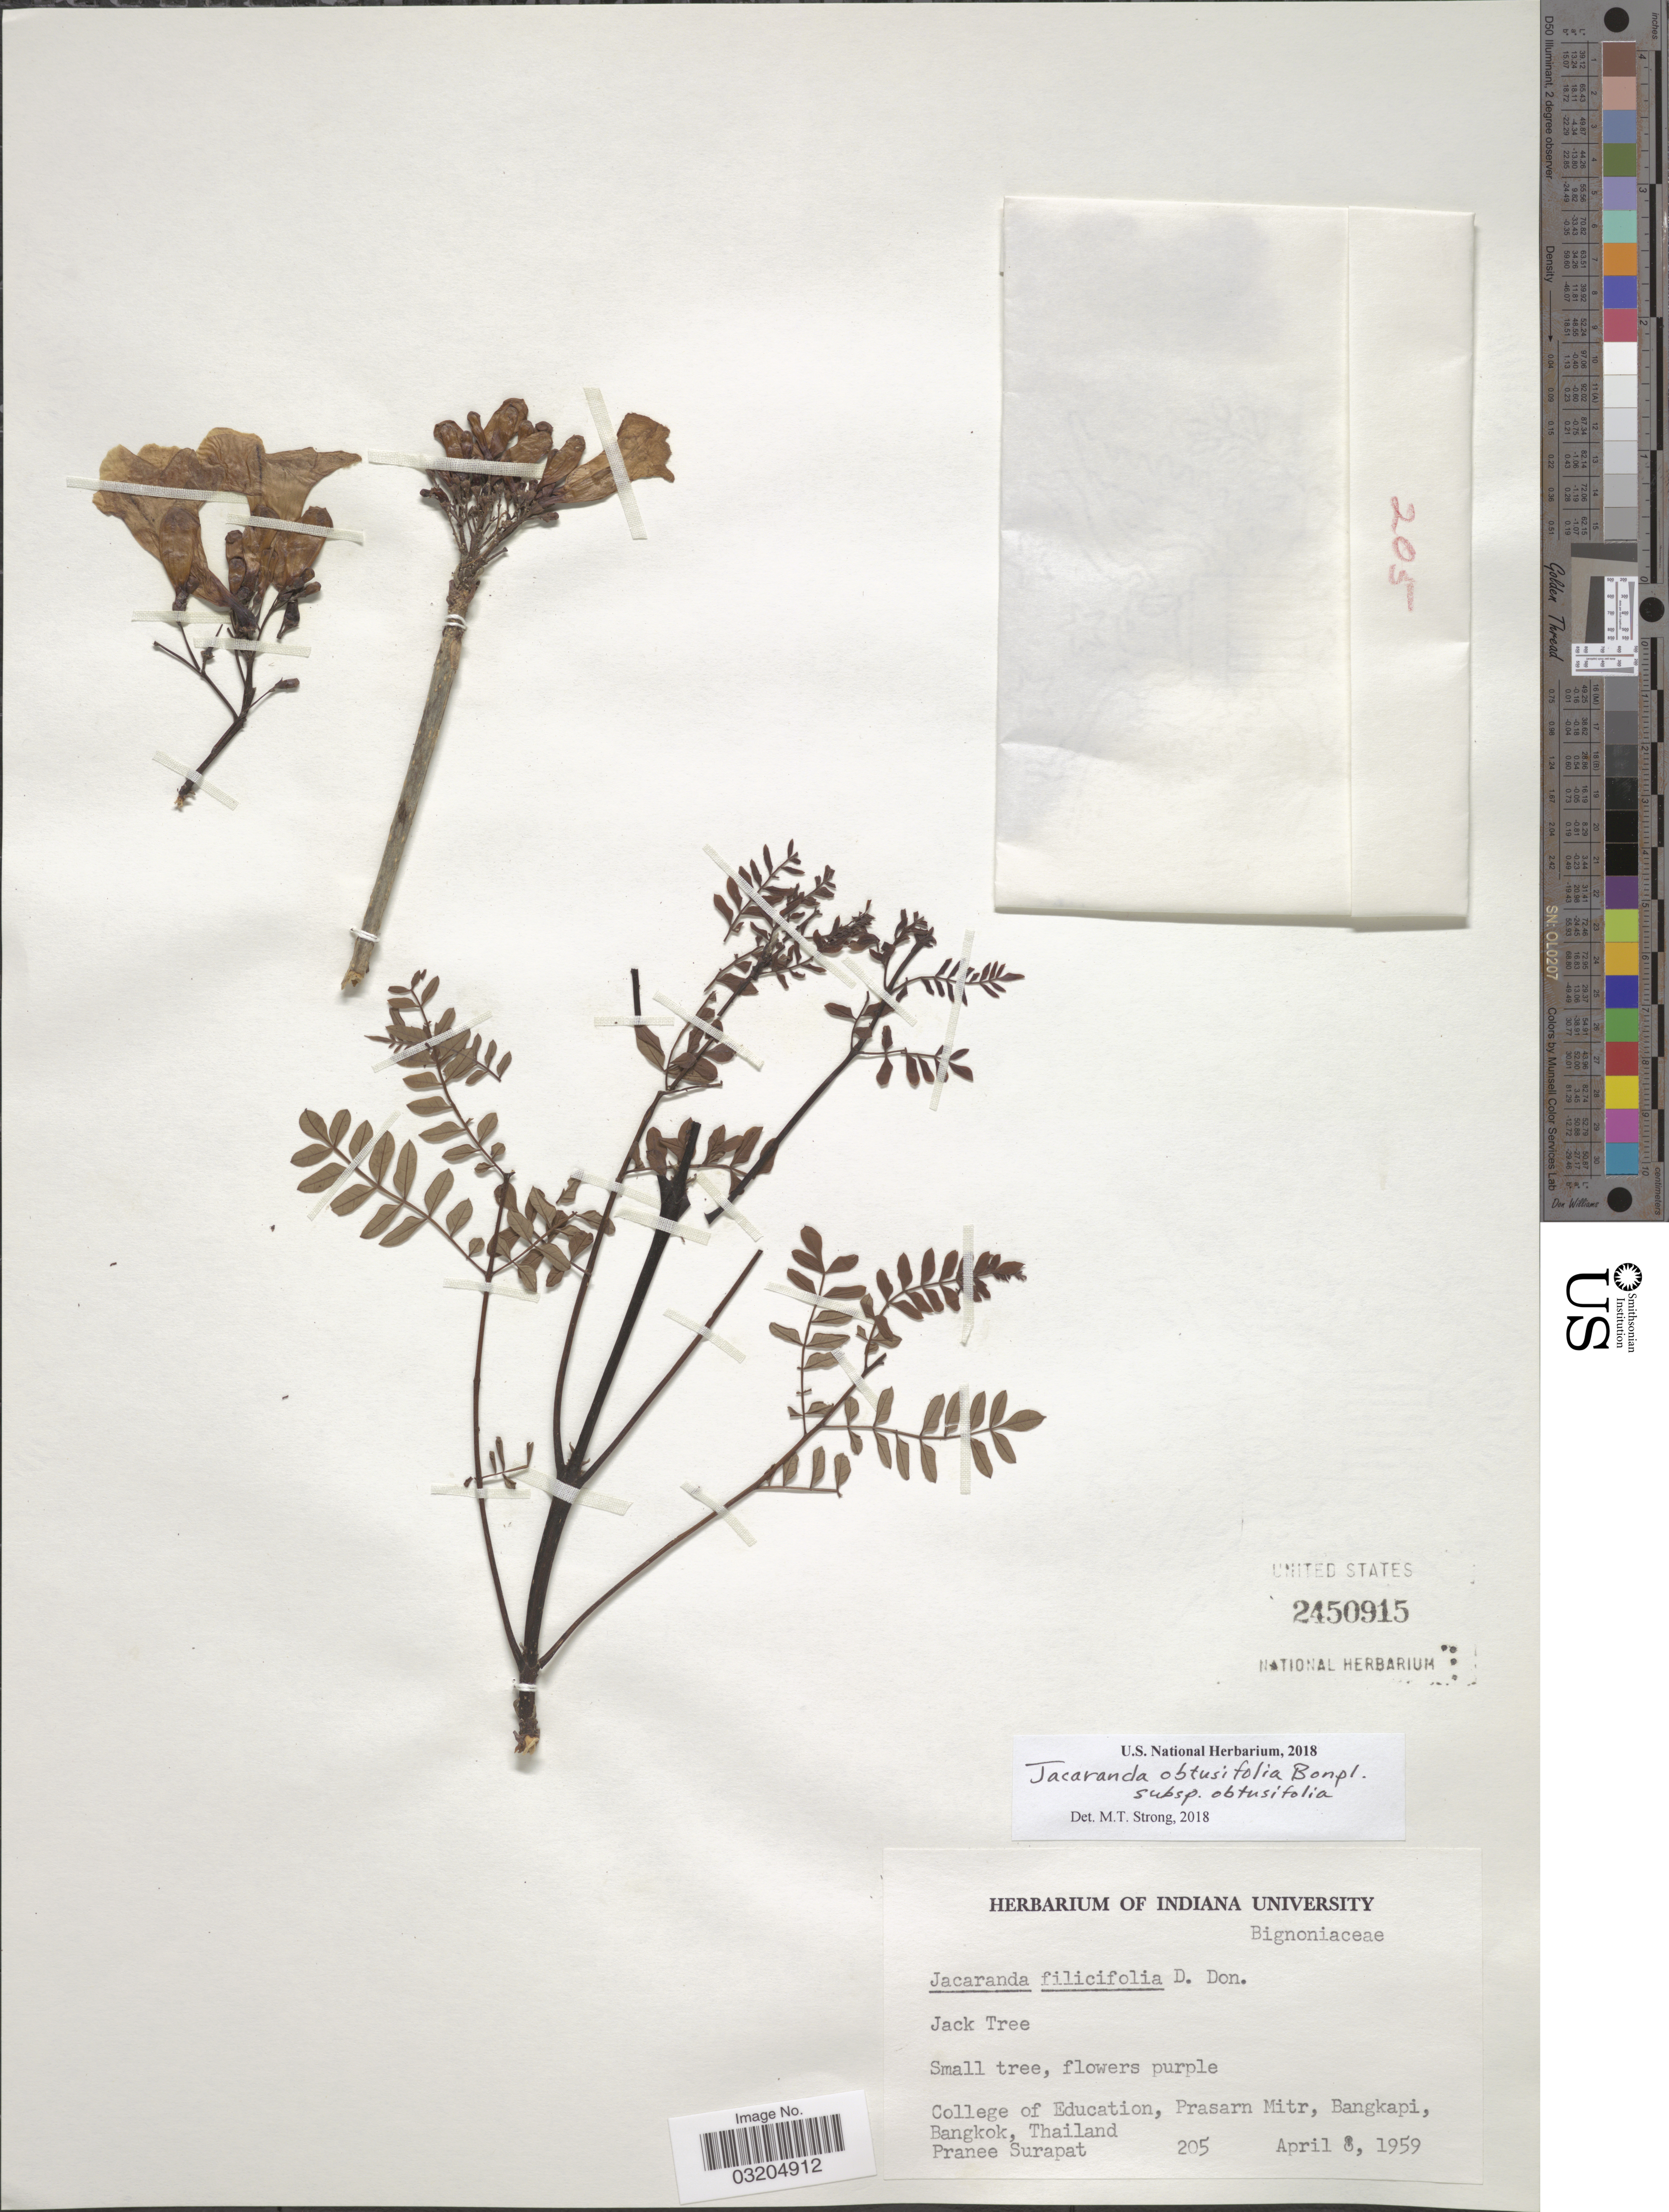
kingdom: Plantae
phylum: Tracheophyta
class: Magnoliopsida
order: Lamiales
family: Bignoniaceae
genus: Jacaranda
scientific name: Jacaranda obtusifolia subsp. obtusifolia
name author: Bonpl.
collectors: P. Surapat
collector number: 205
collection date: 1959-04-08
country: Thailand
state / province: Bangkok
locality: College of Education, Prasarn Mitr, Bangkapi.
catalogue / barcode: US 2450915